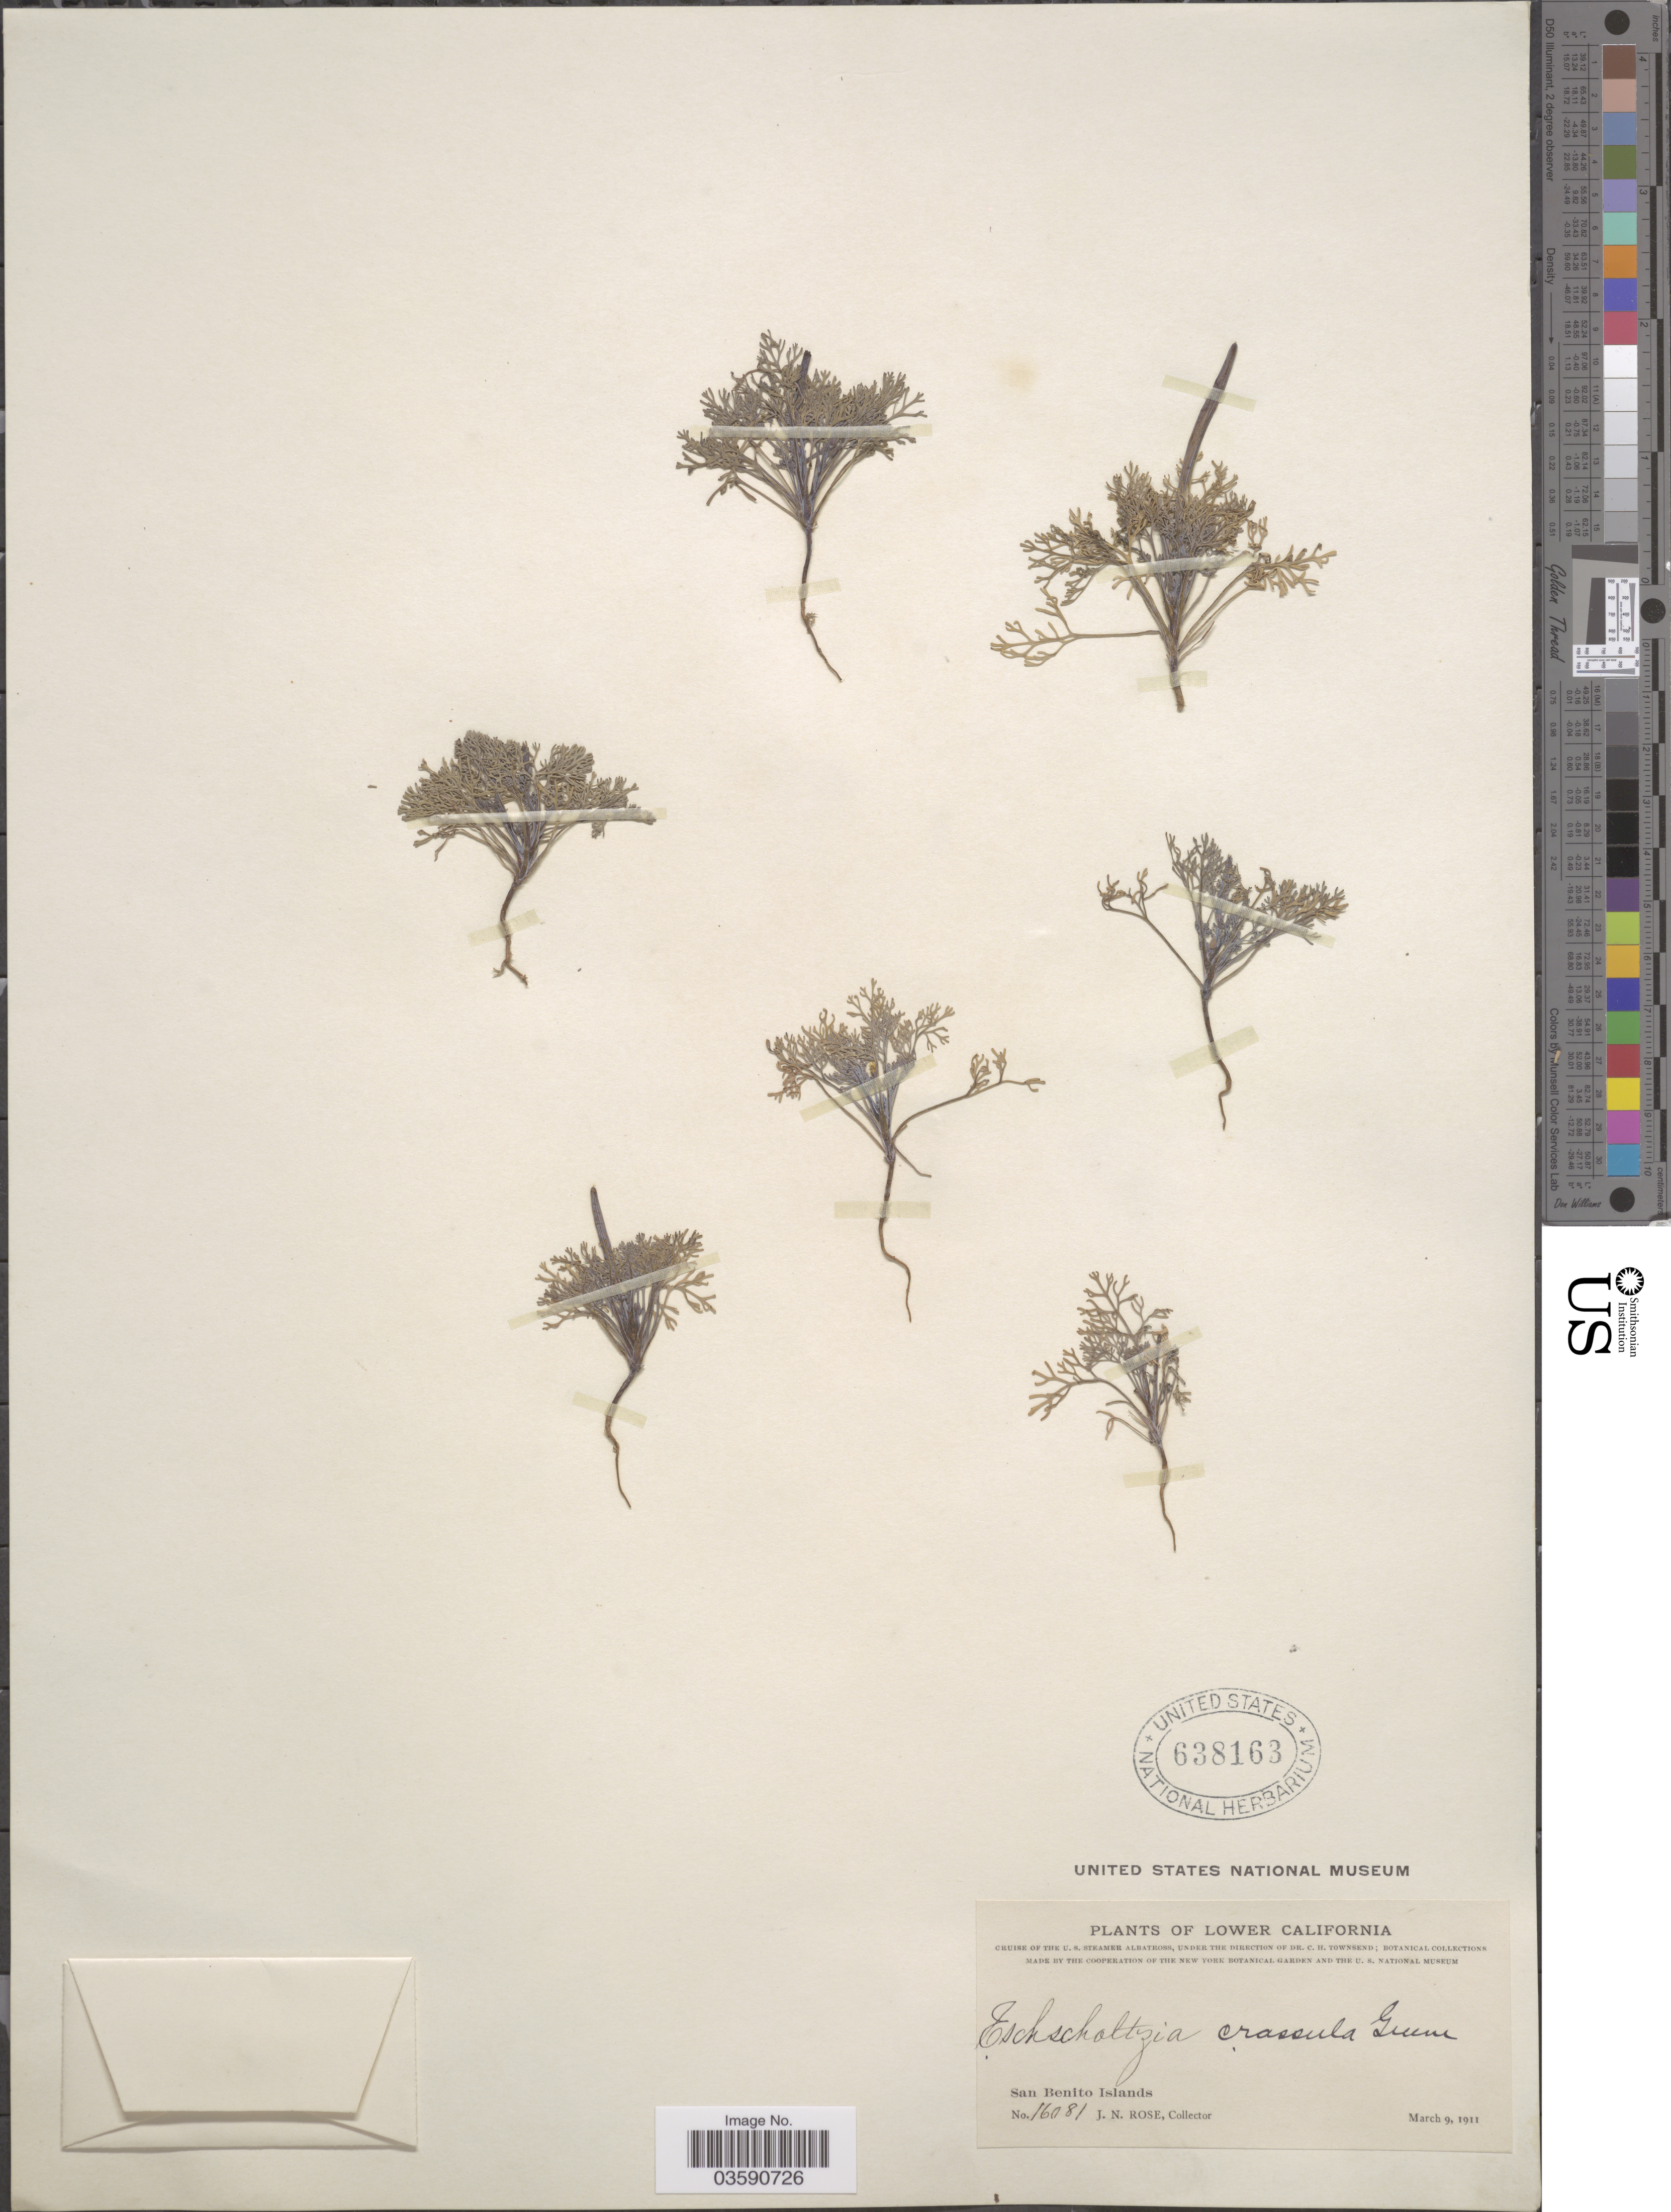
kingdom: Plantae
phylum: Tracheophyta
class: Magnoliopsida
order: Ranunculales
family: Papaveraceae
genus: Eschscholzia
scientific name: Eschscholzia crassula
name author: Greene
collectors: J. N. Rose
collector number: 16081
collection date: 1911-03-09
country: Mexico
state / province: Baja California Norte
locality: Lower California. San Benito Islands.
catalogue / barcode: US 638163